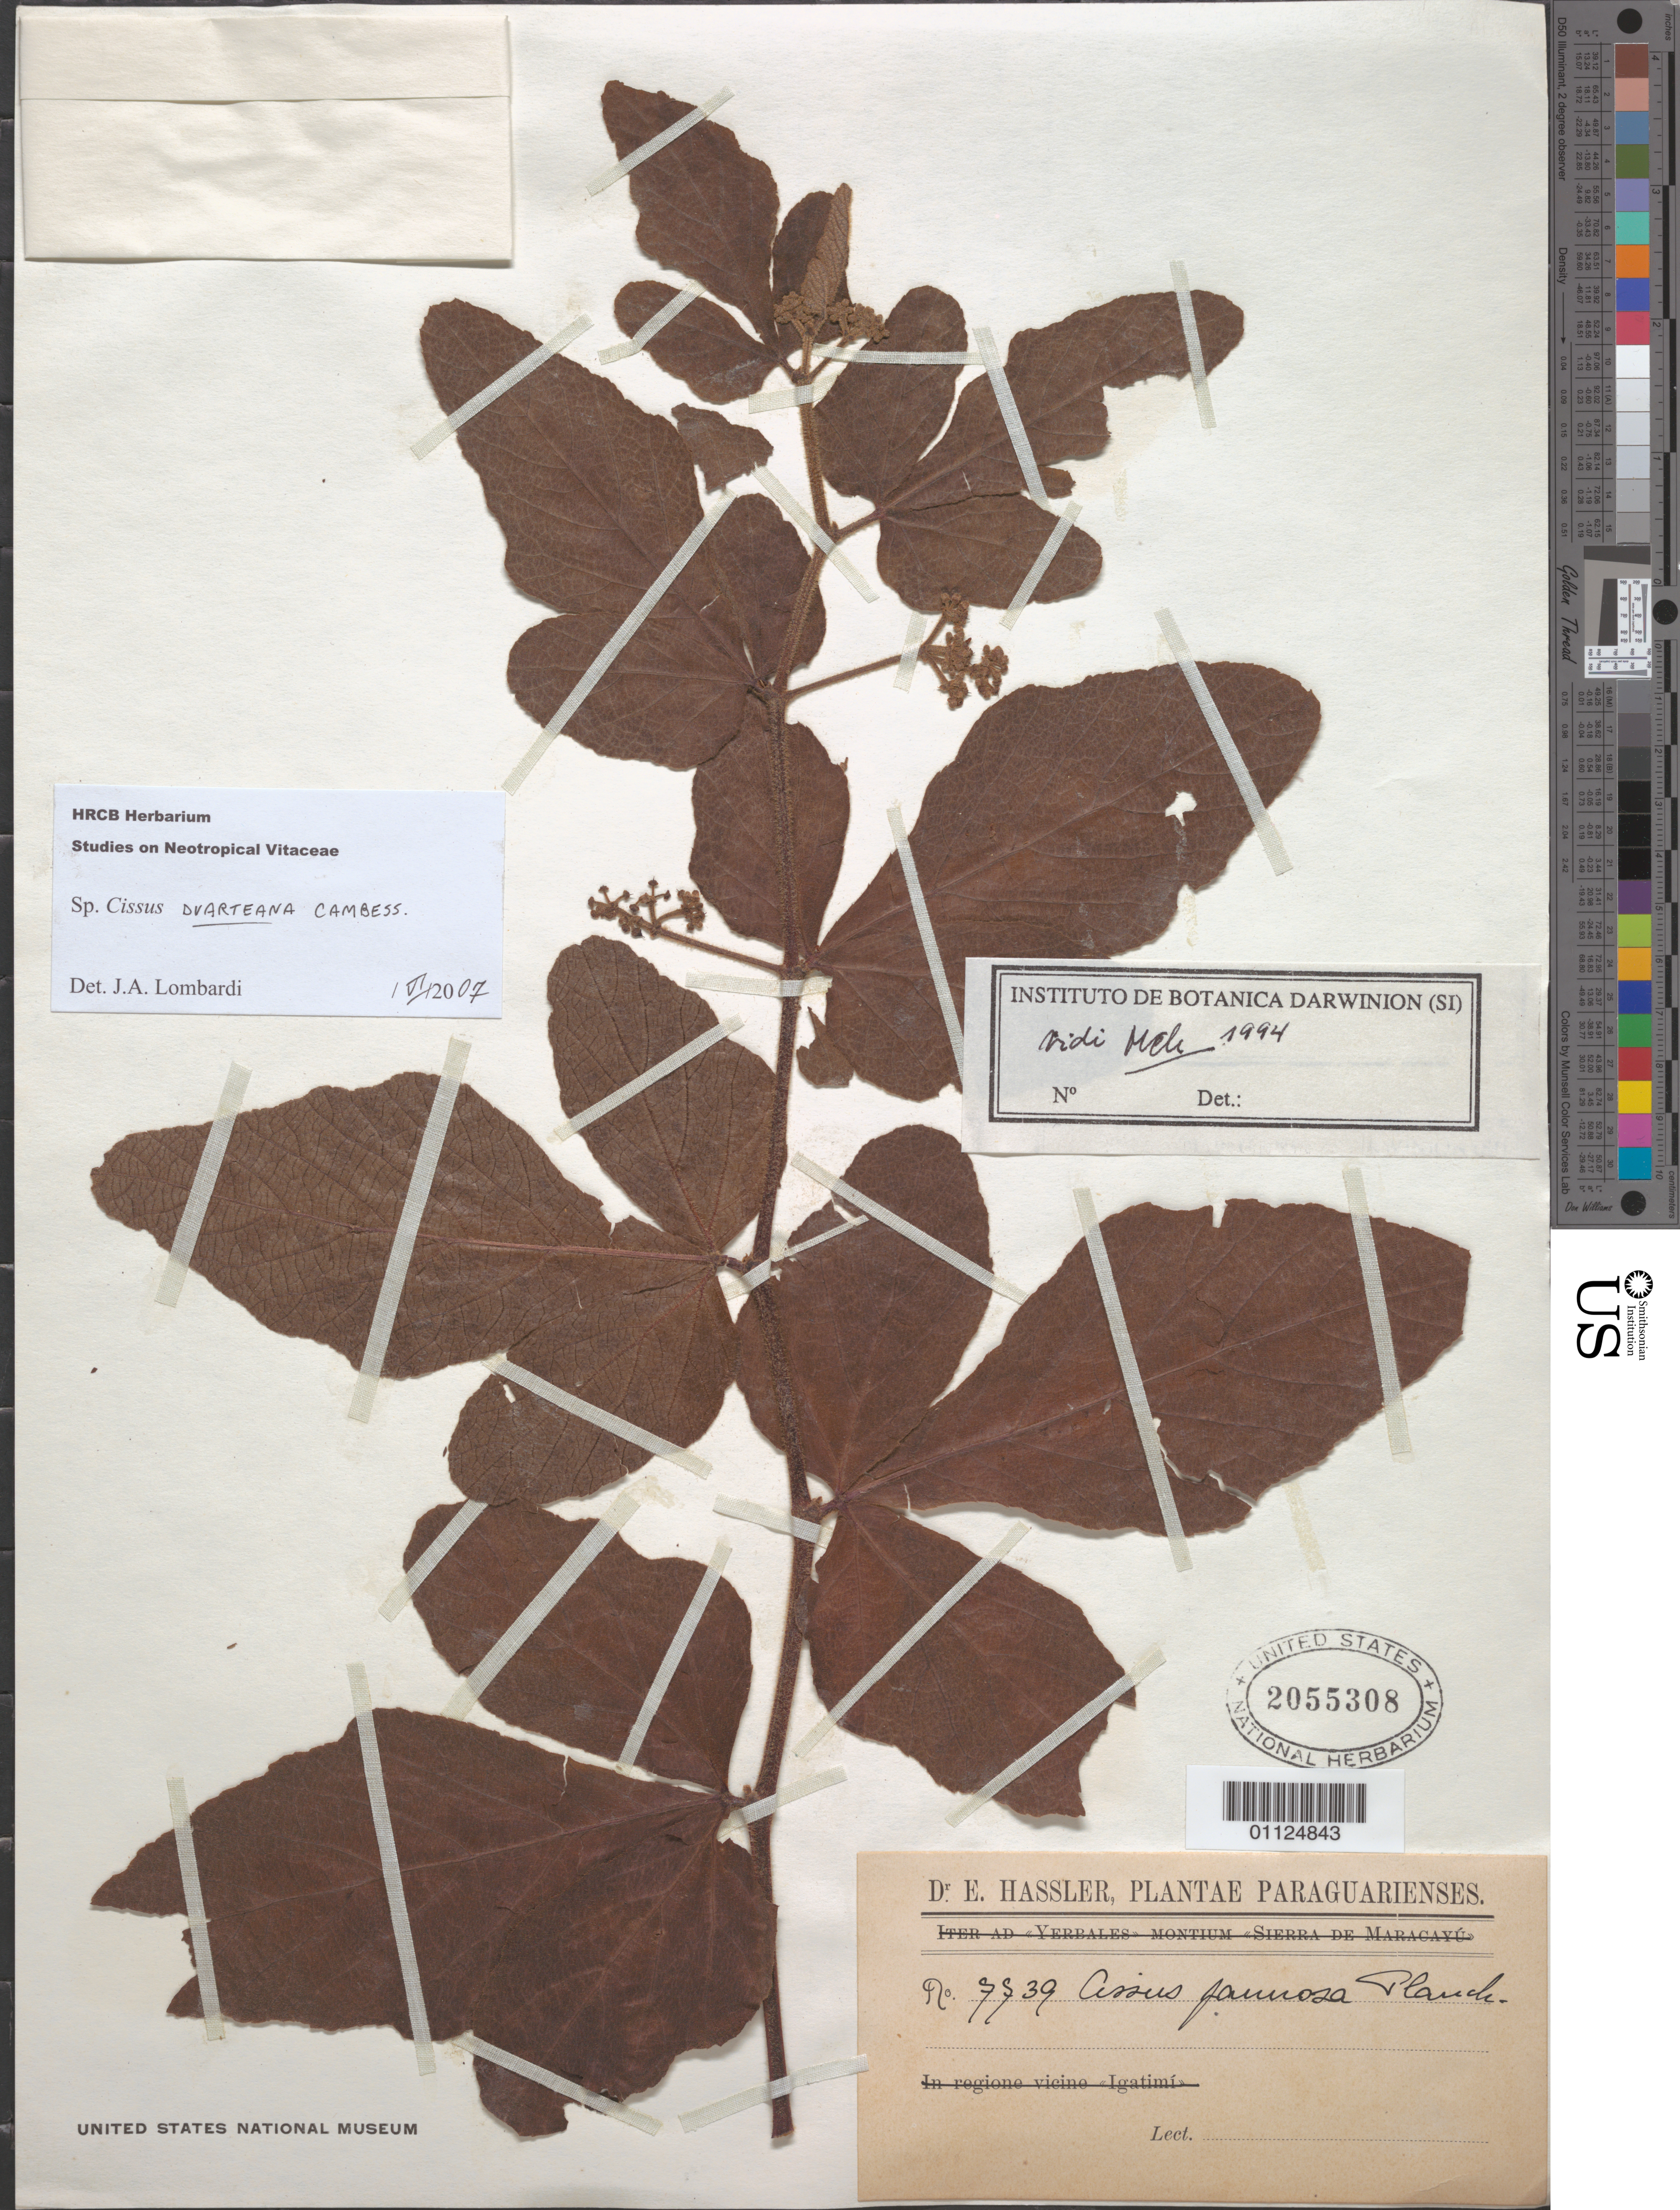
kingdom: Plantae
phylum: Tracheophyta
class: Magnoliopsida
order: Vitales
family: Vitaceae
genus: Cissus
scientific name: Cissus duarteana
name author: Cambess.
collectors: E. Hassler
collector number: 7739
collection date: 1880/1930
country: Paraguay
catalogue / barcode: US 2055308